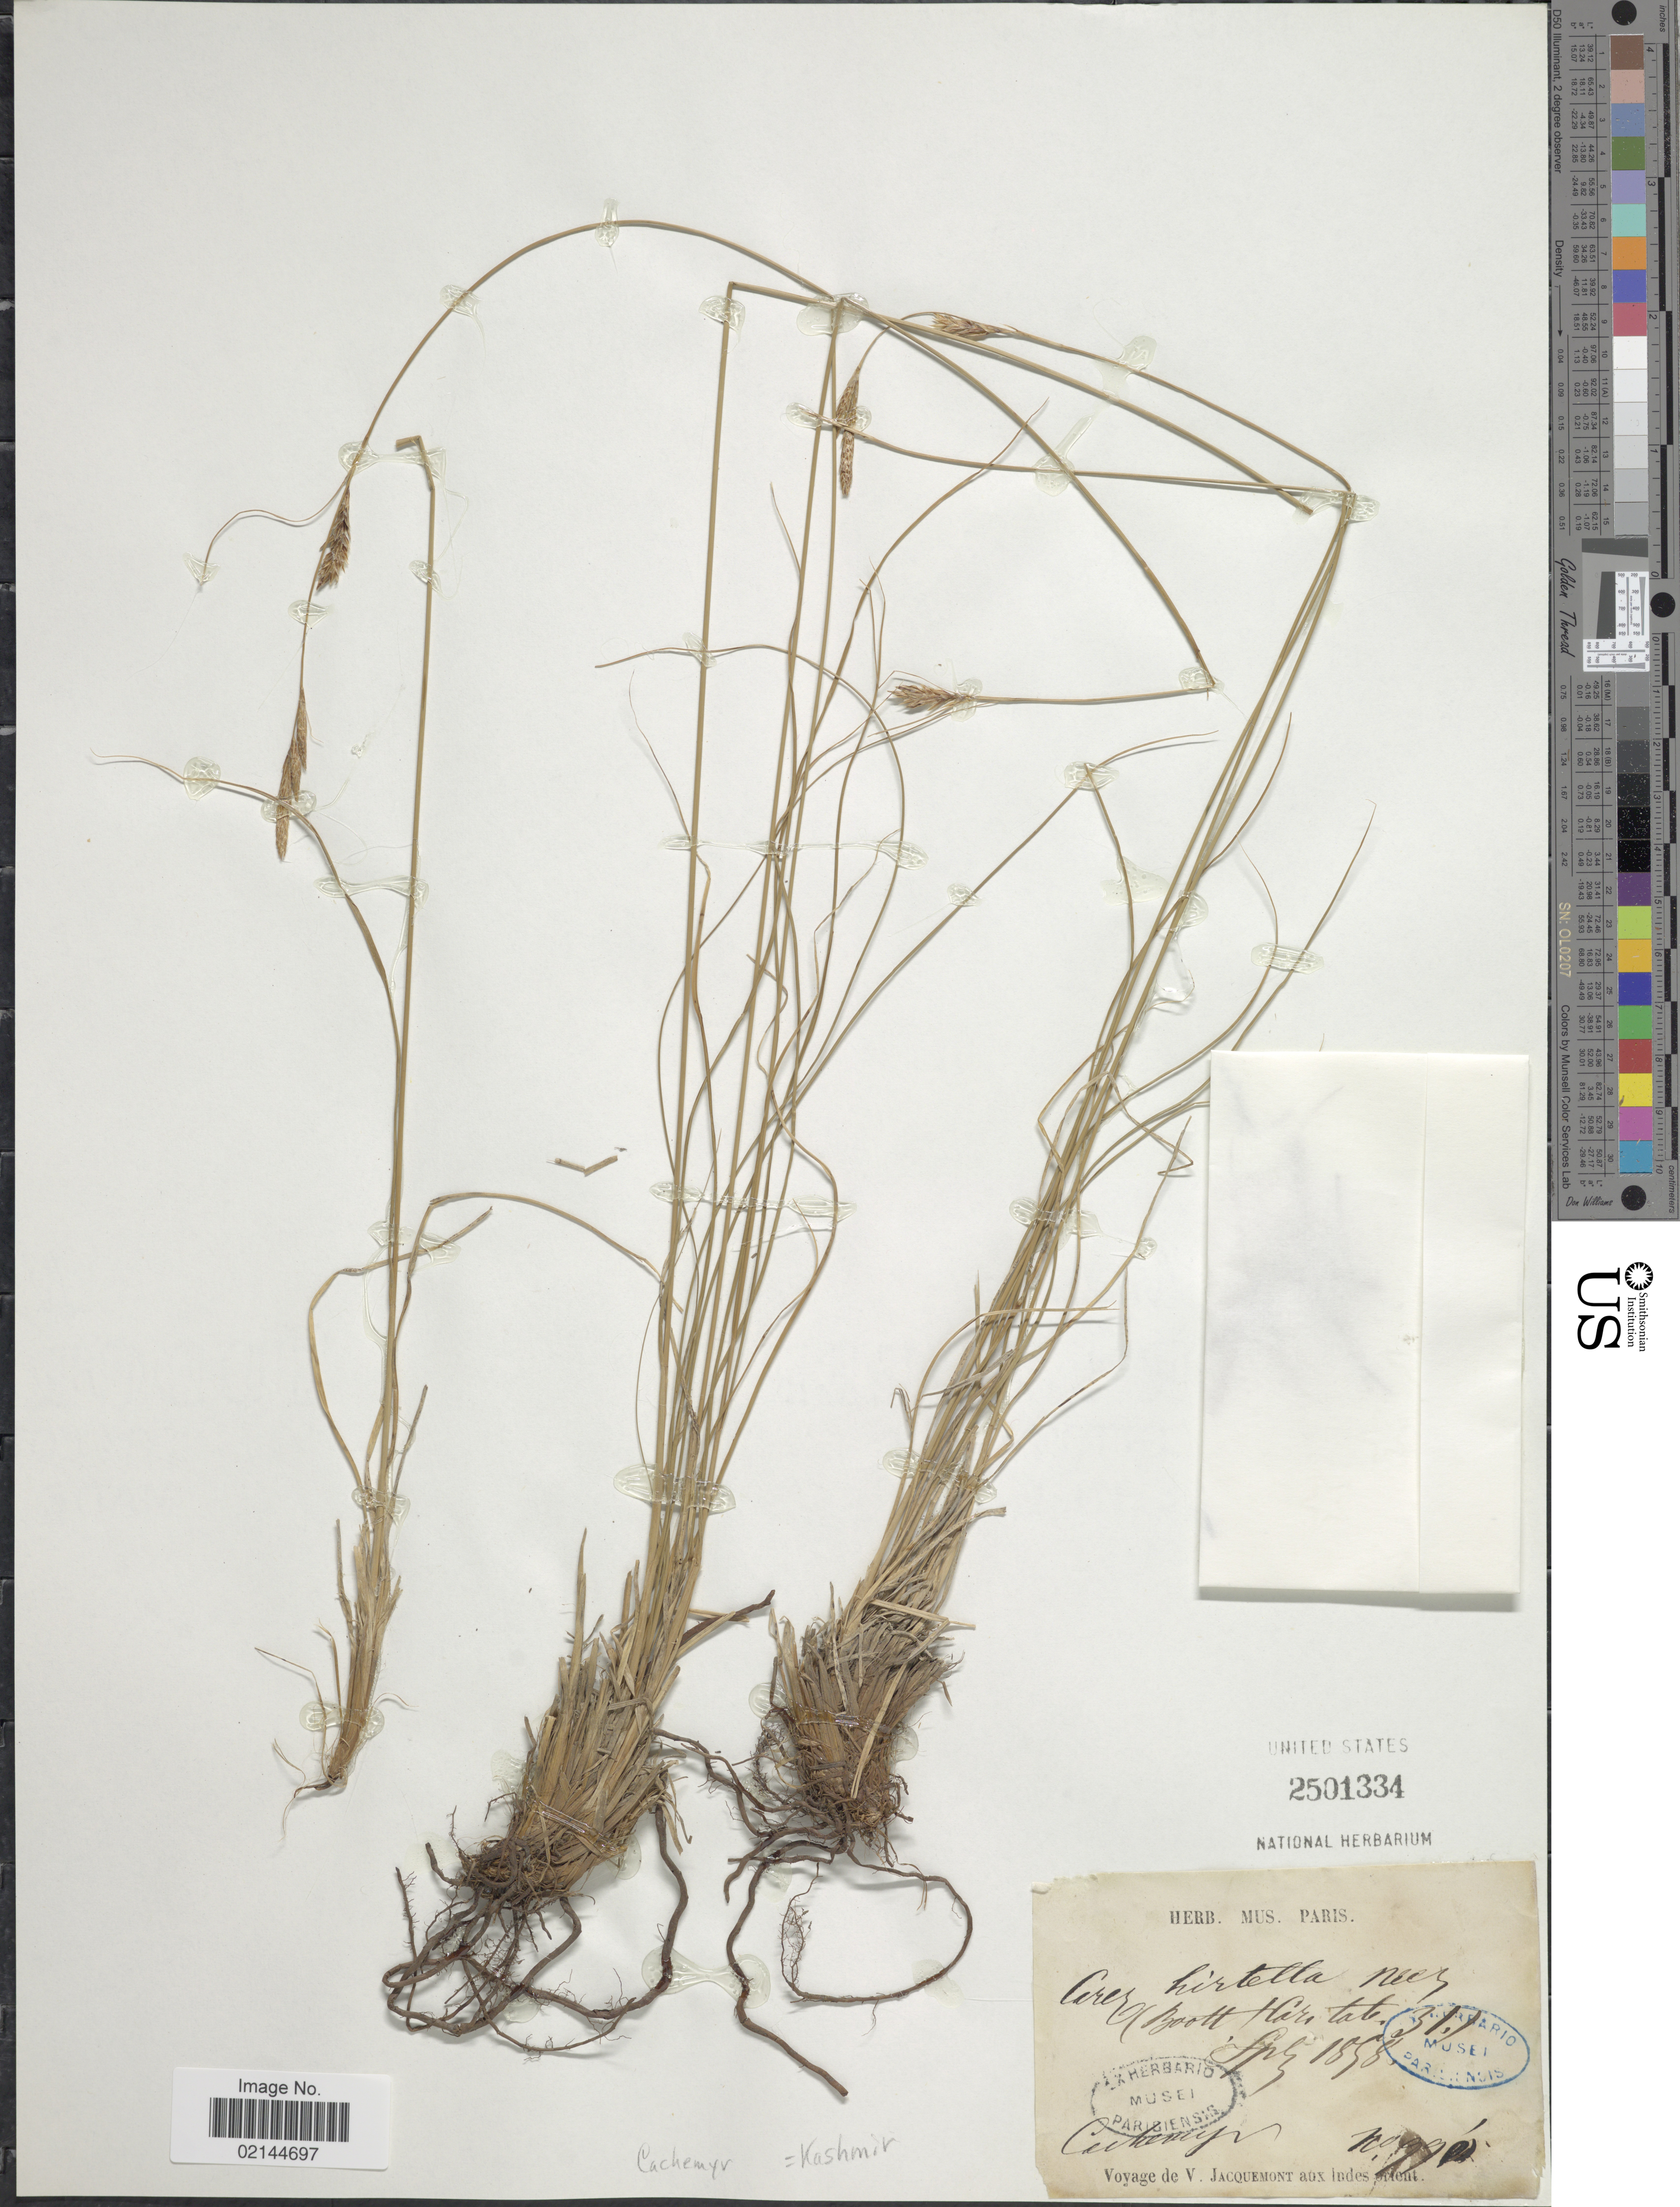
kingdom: Plantae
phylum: Tracheophyta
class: Liliopsida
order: Poales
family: Cyperaceae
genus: Carex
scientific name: Carex plectobasis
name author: V.I. Krecz.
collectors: ex herb. Mus. Paris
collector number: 990*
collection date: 1898-01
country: India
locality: Kashmir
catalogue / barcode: US 2501334